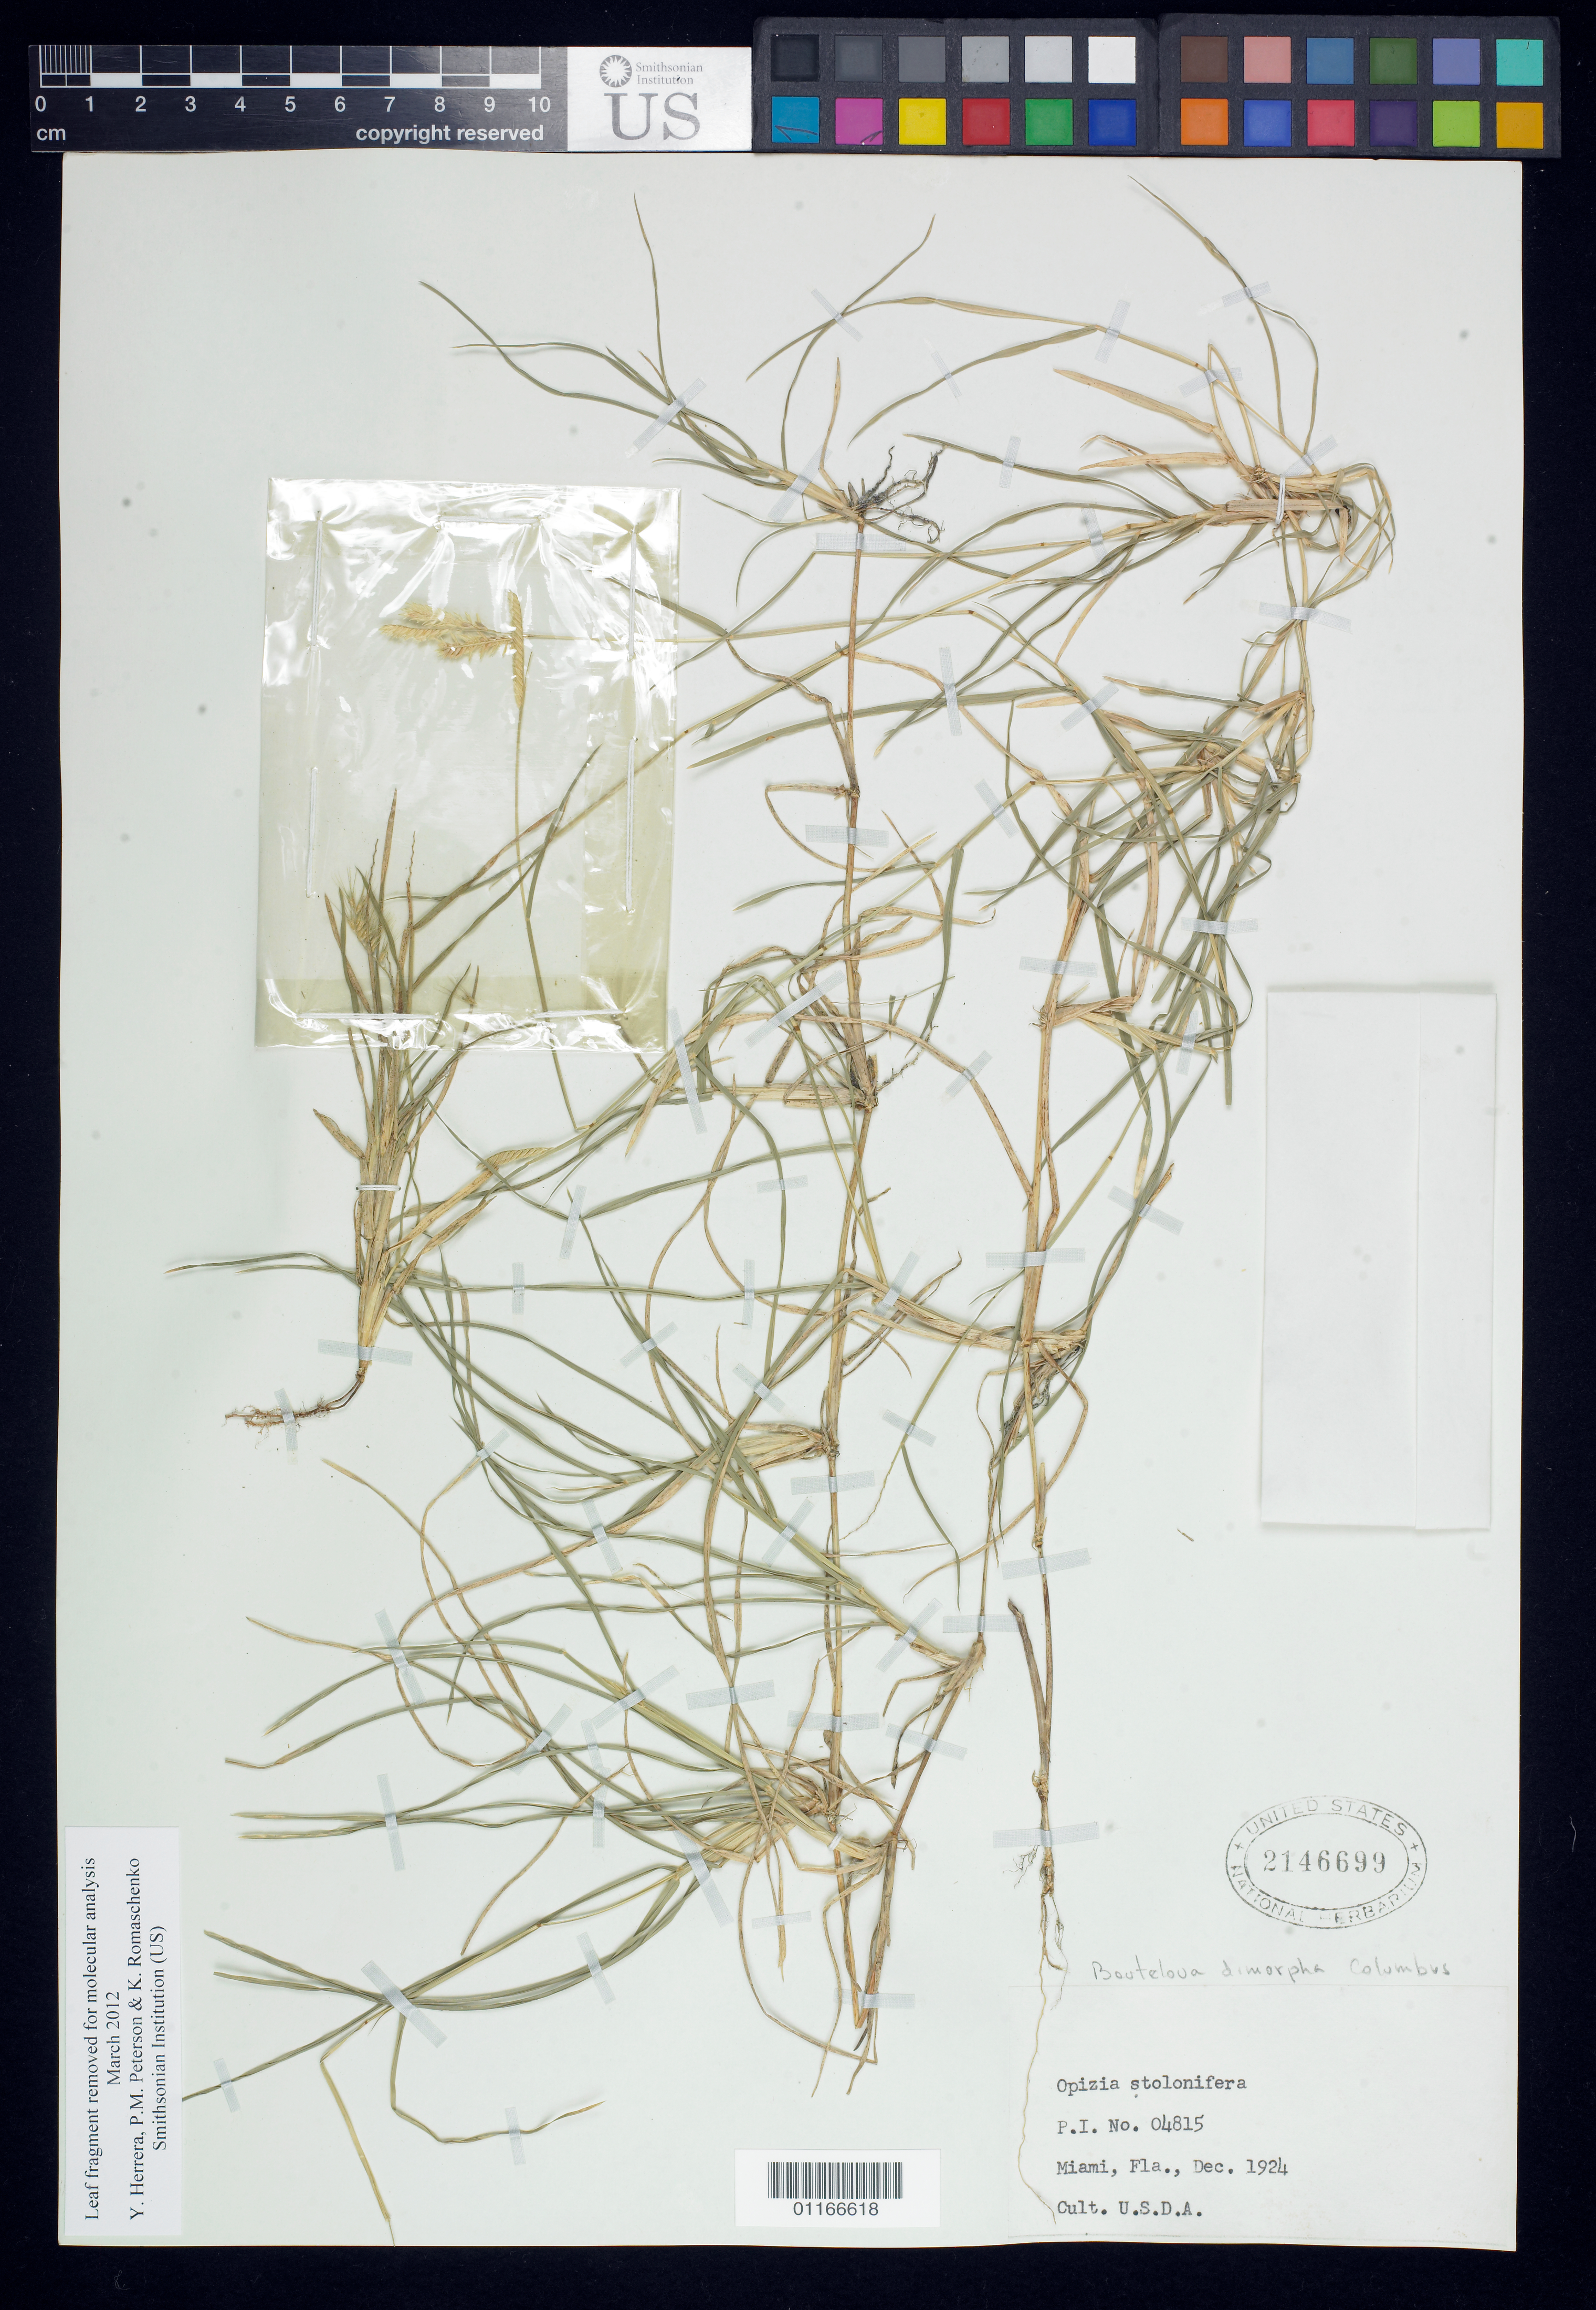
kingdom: Plantae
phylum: Tracheophyta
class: Liliopsida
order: Poales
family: Poaceae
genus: Bouteloua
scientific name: Bouteloua dimorpha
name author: Columbus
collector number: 04815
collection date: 1924-12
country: United States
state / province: Florida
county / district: Miami-Dade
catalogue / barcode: US 2146699